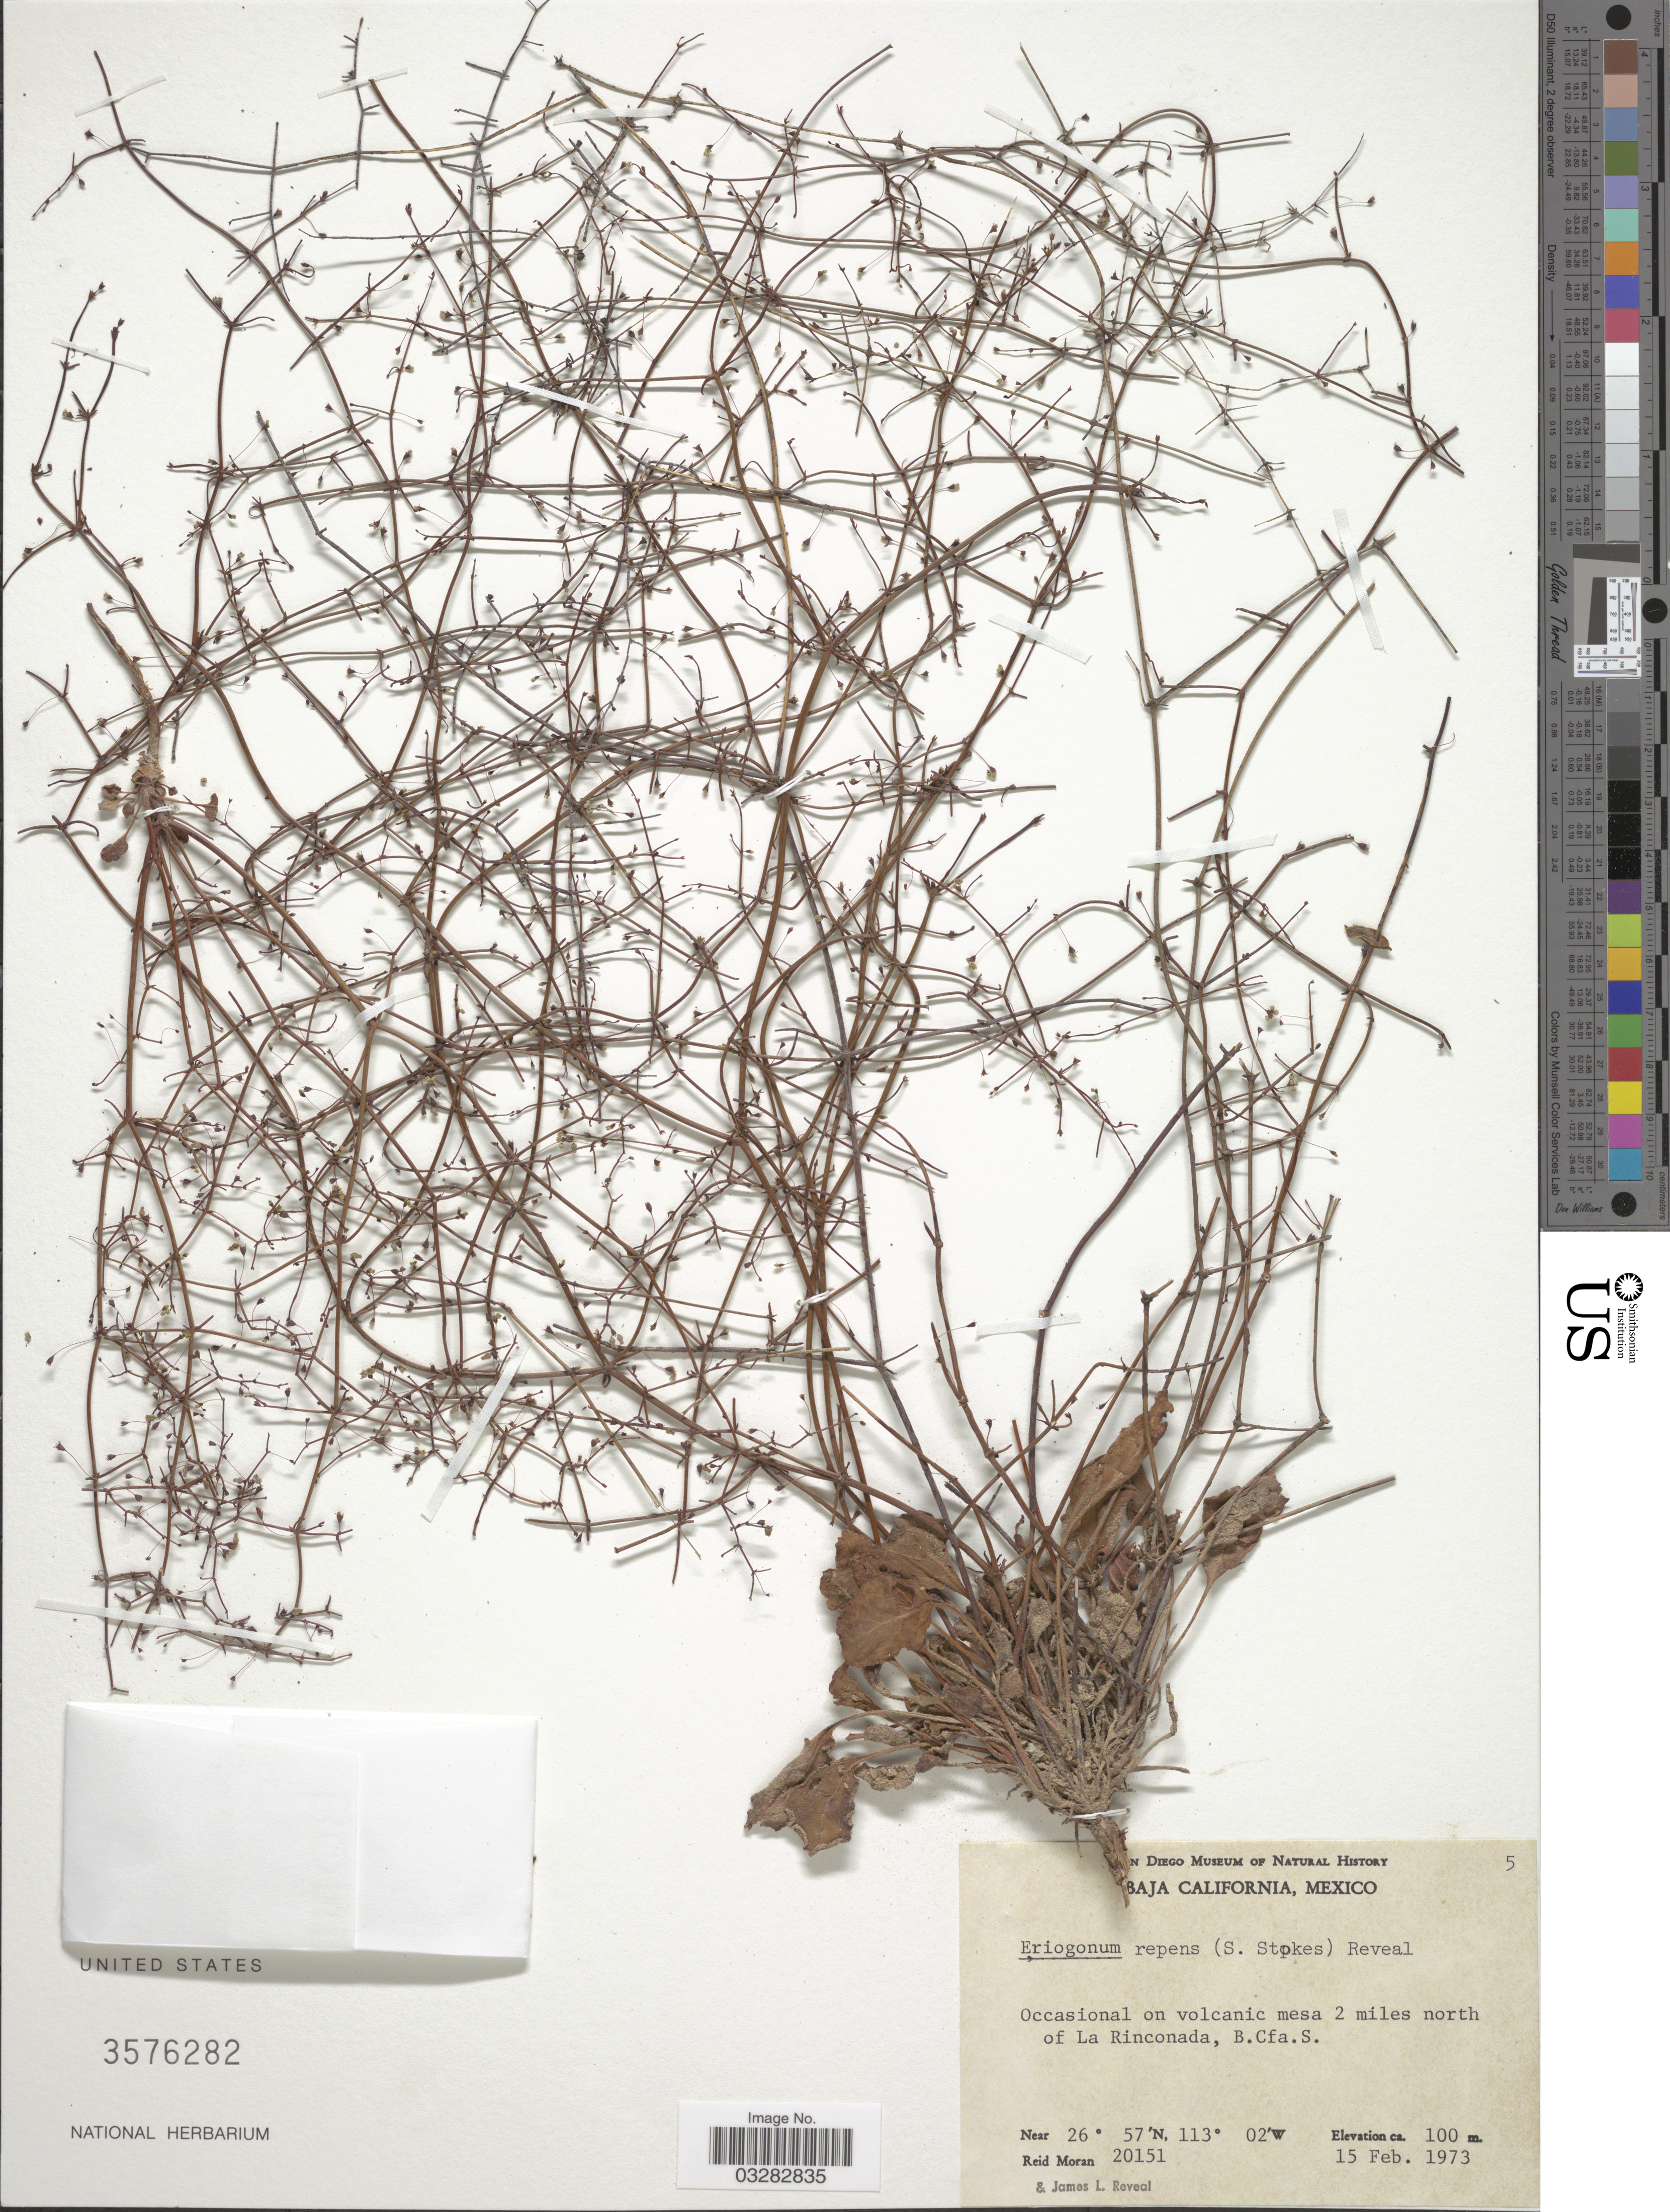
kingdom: Plantae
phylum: Tracheophyta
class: Magnoliopsida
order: Caryophyllales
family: Polygonaceae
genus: Eriogonum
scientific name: Eriogonum repens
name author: (S. Stokes) Reveal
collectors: R. V. Moran & J. L. Reveal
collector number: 20151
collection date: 1973-02-15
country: Mexico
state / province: Baja California Sur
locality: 2 miles north of La Rinconada.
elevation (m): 100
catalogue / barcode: US 3576282